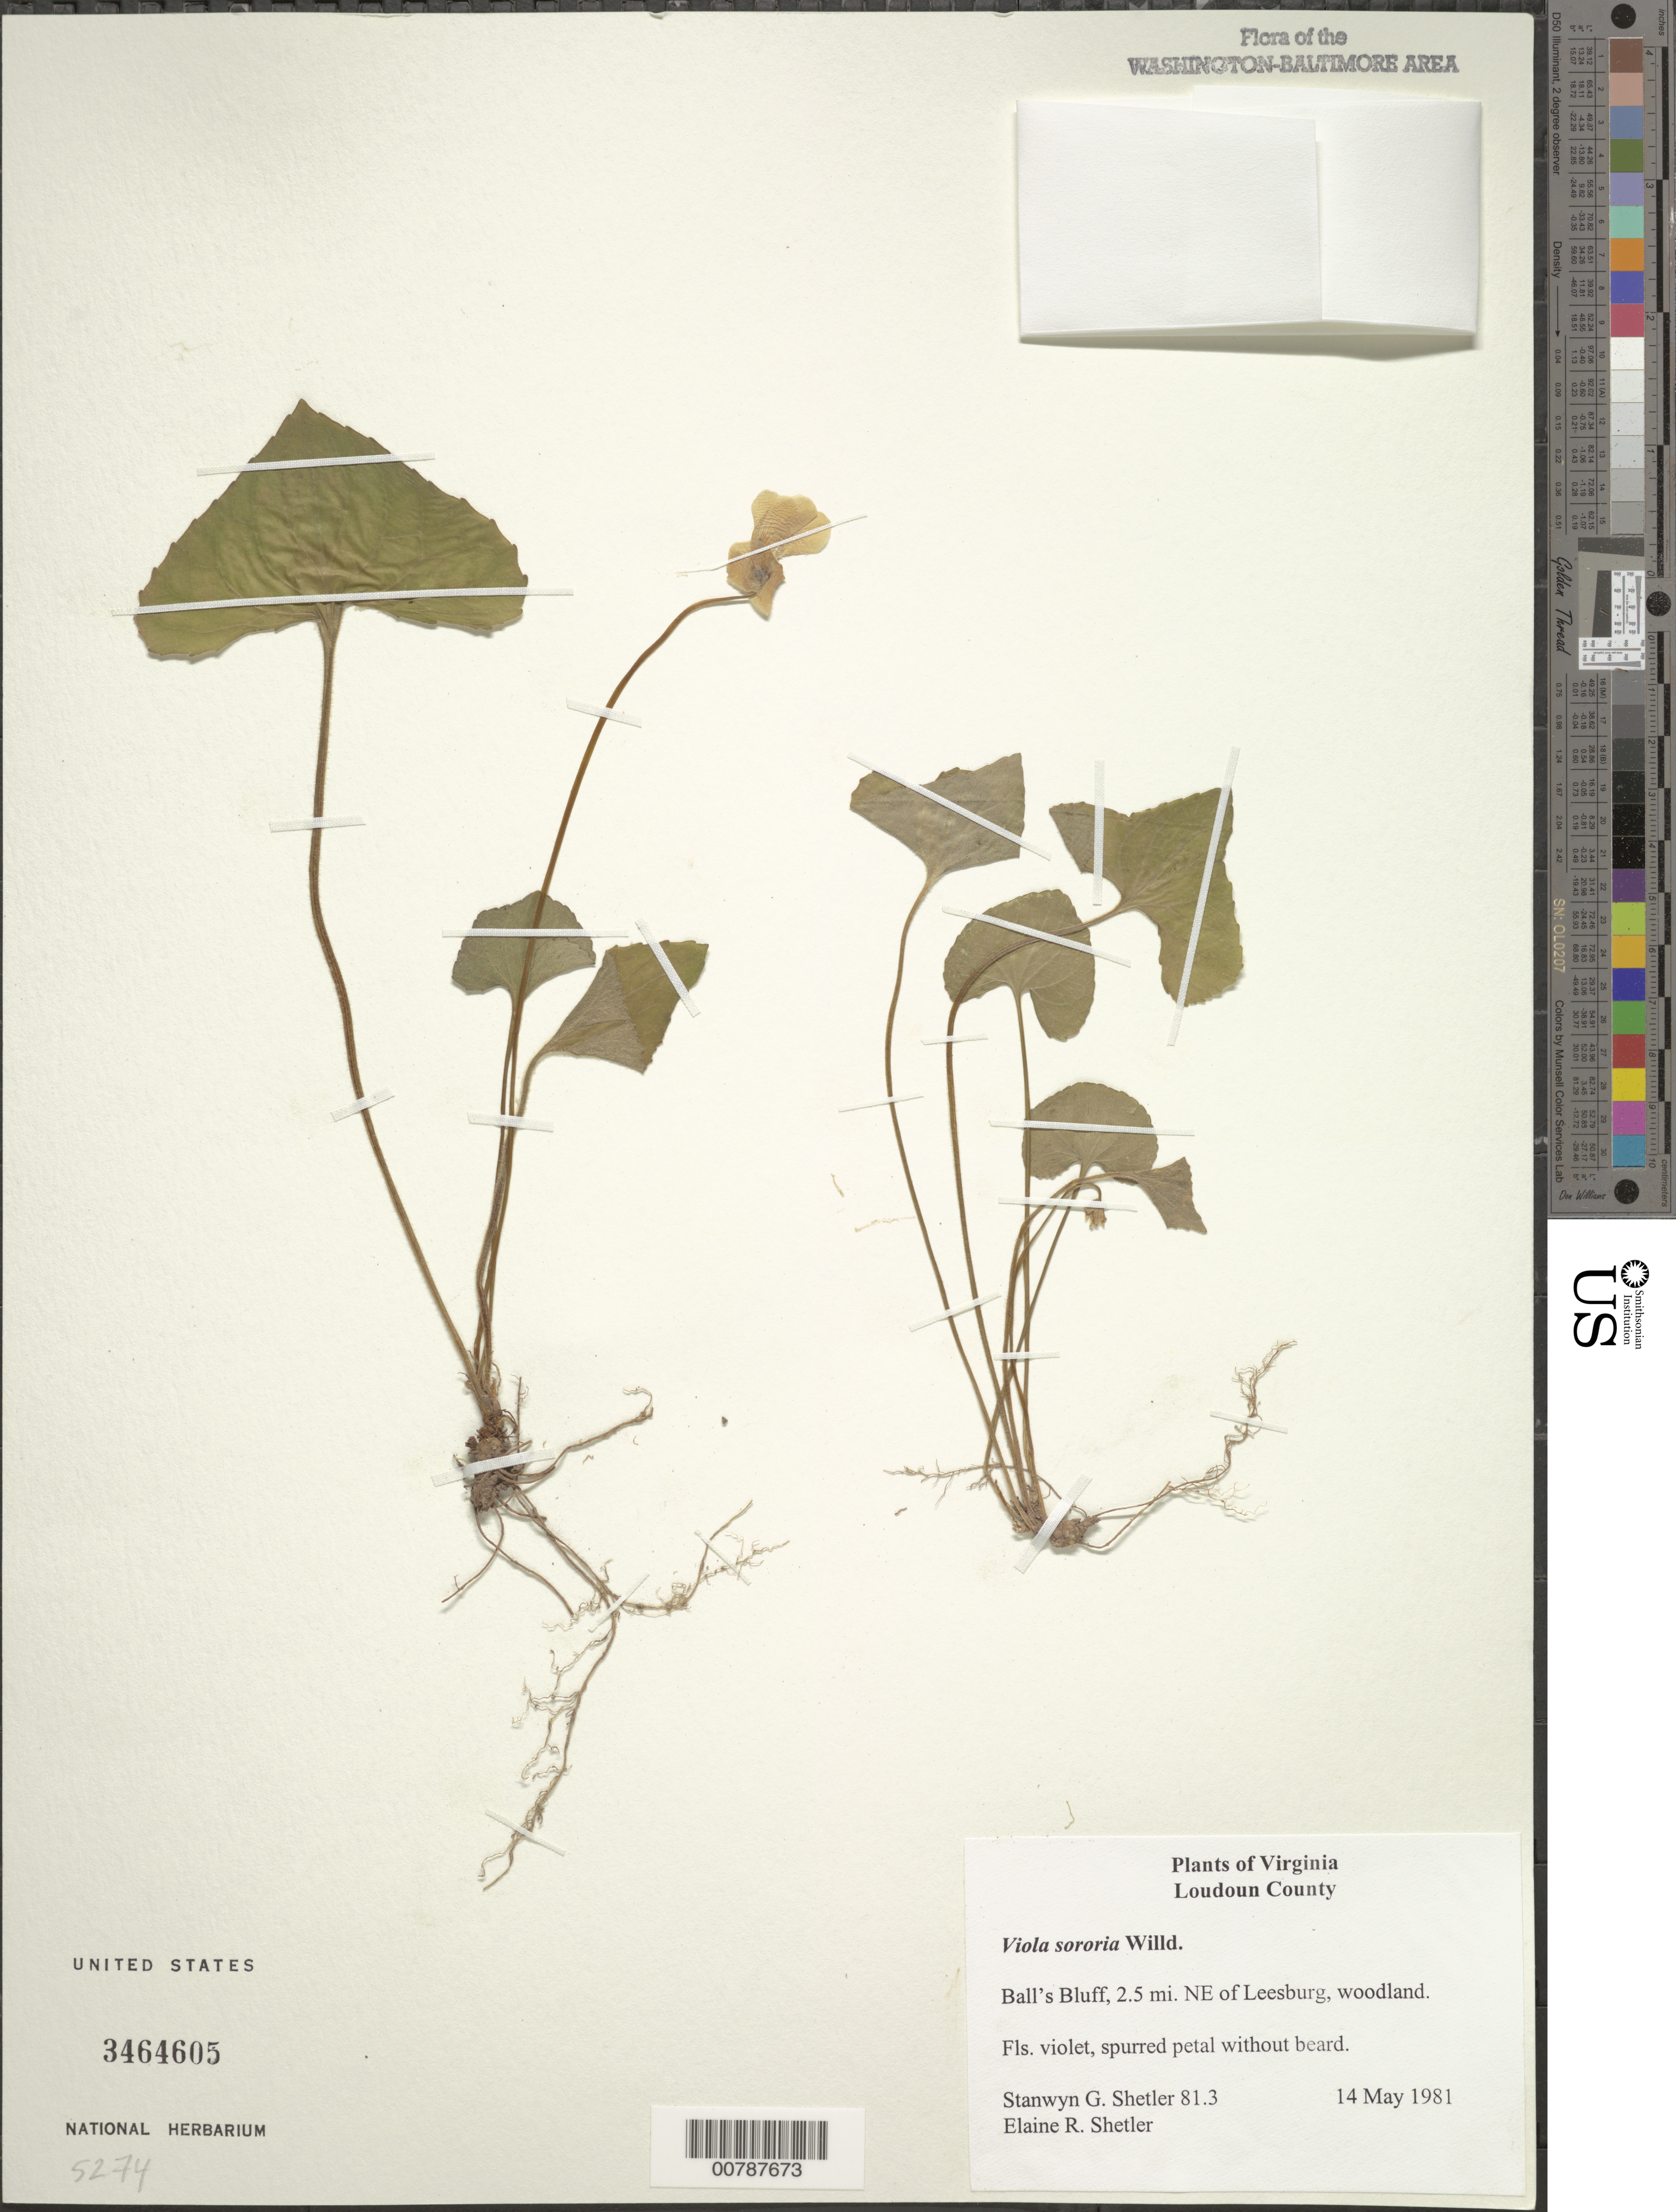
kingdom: Plantae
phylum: Tracheophyta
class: Magnoliopsida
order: Malpighiales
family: Violaceae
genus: Viola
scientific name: Viola sororia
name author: Willd.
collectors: S. Shetler & E. R. Shetler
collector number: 81.3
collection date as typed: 14 May 1981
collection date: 1981-05-14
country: United States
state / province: Virginia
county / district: Loudoun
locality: Ball's Bluff, 2.5 mi. NE of Leesburg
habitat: Woodland.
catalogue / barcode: US 3464605